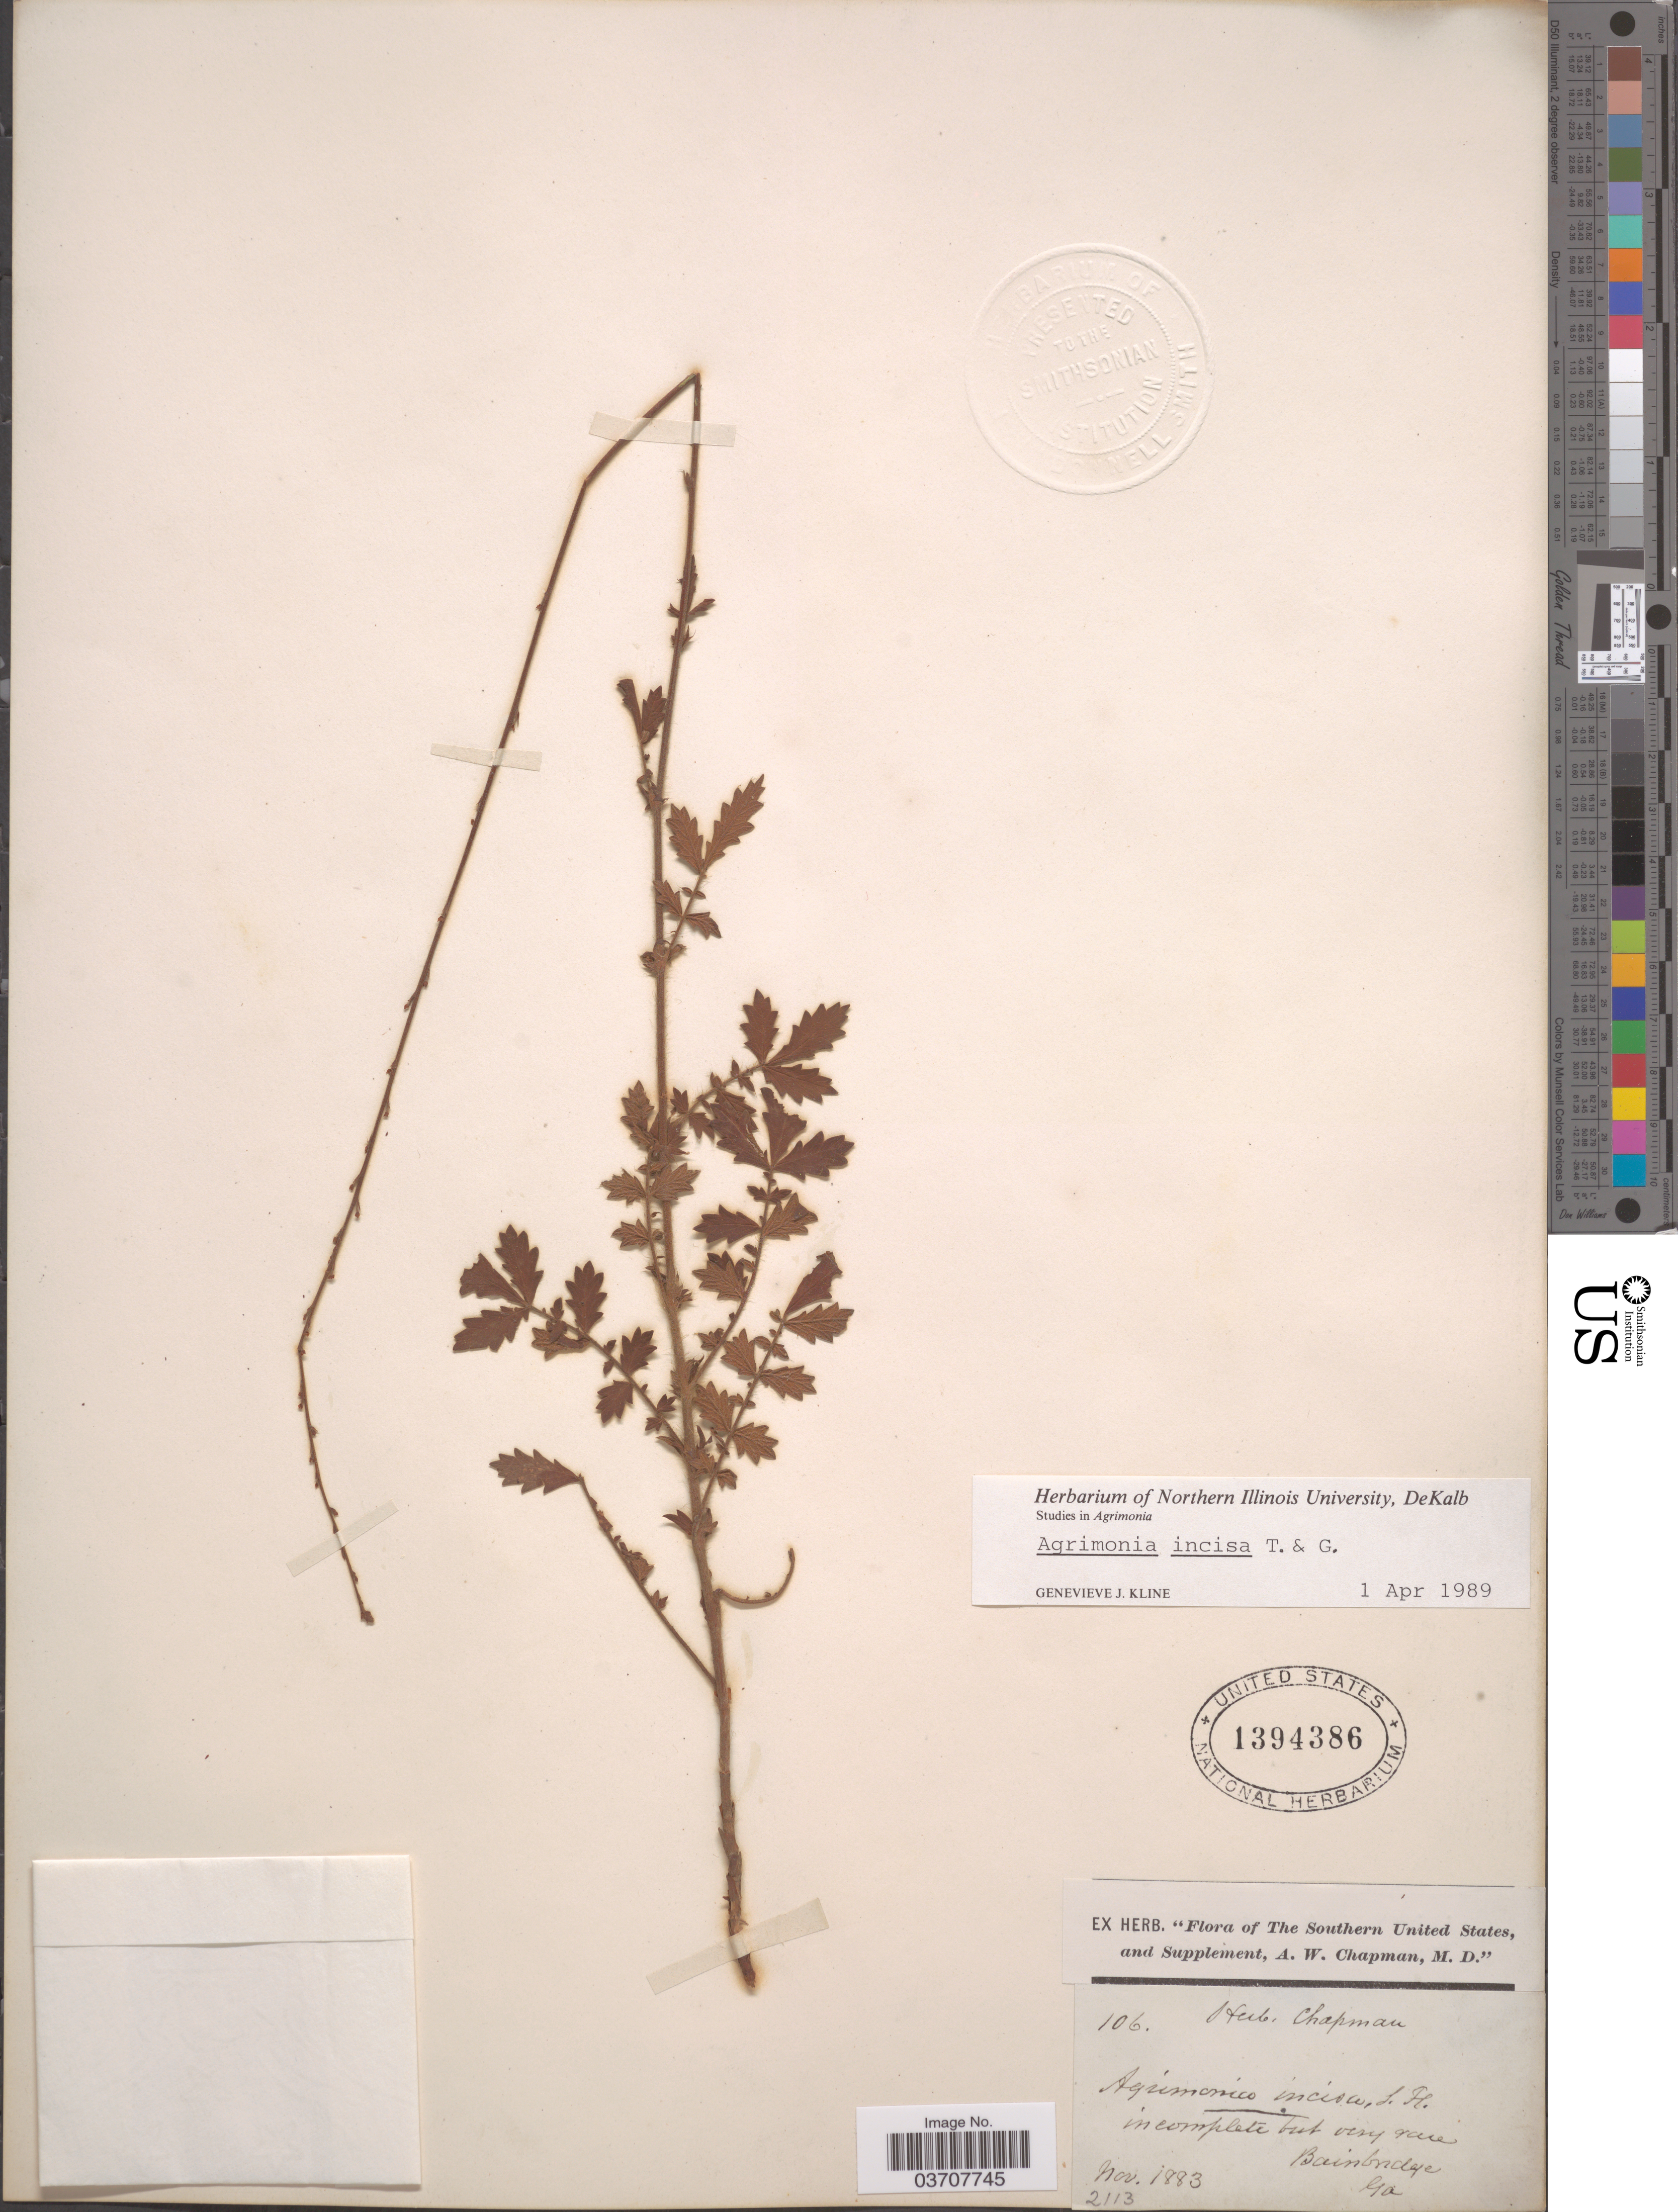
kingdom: Plantae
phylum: Tracheophyta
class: Magnoliopsida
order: Rosales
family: Rosaceae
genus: Agrimonia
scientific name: Agrimonia incisa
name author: Torr. & A. Gray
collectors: ex herb. A.W. Chapman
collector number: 106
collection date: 1883-11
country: United States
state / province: Georgia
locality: Bainbridge.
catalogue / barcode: US 1394386